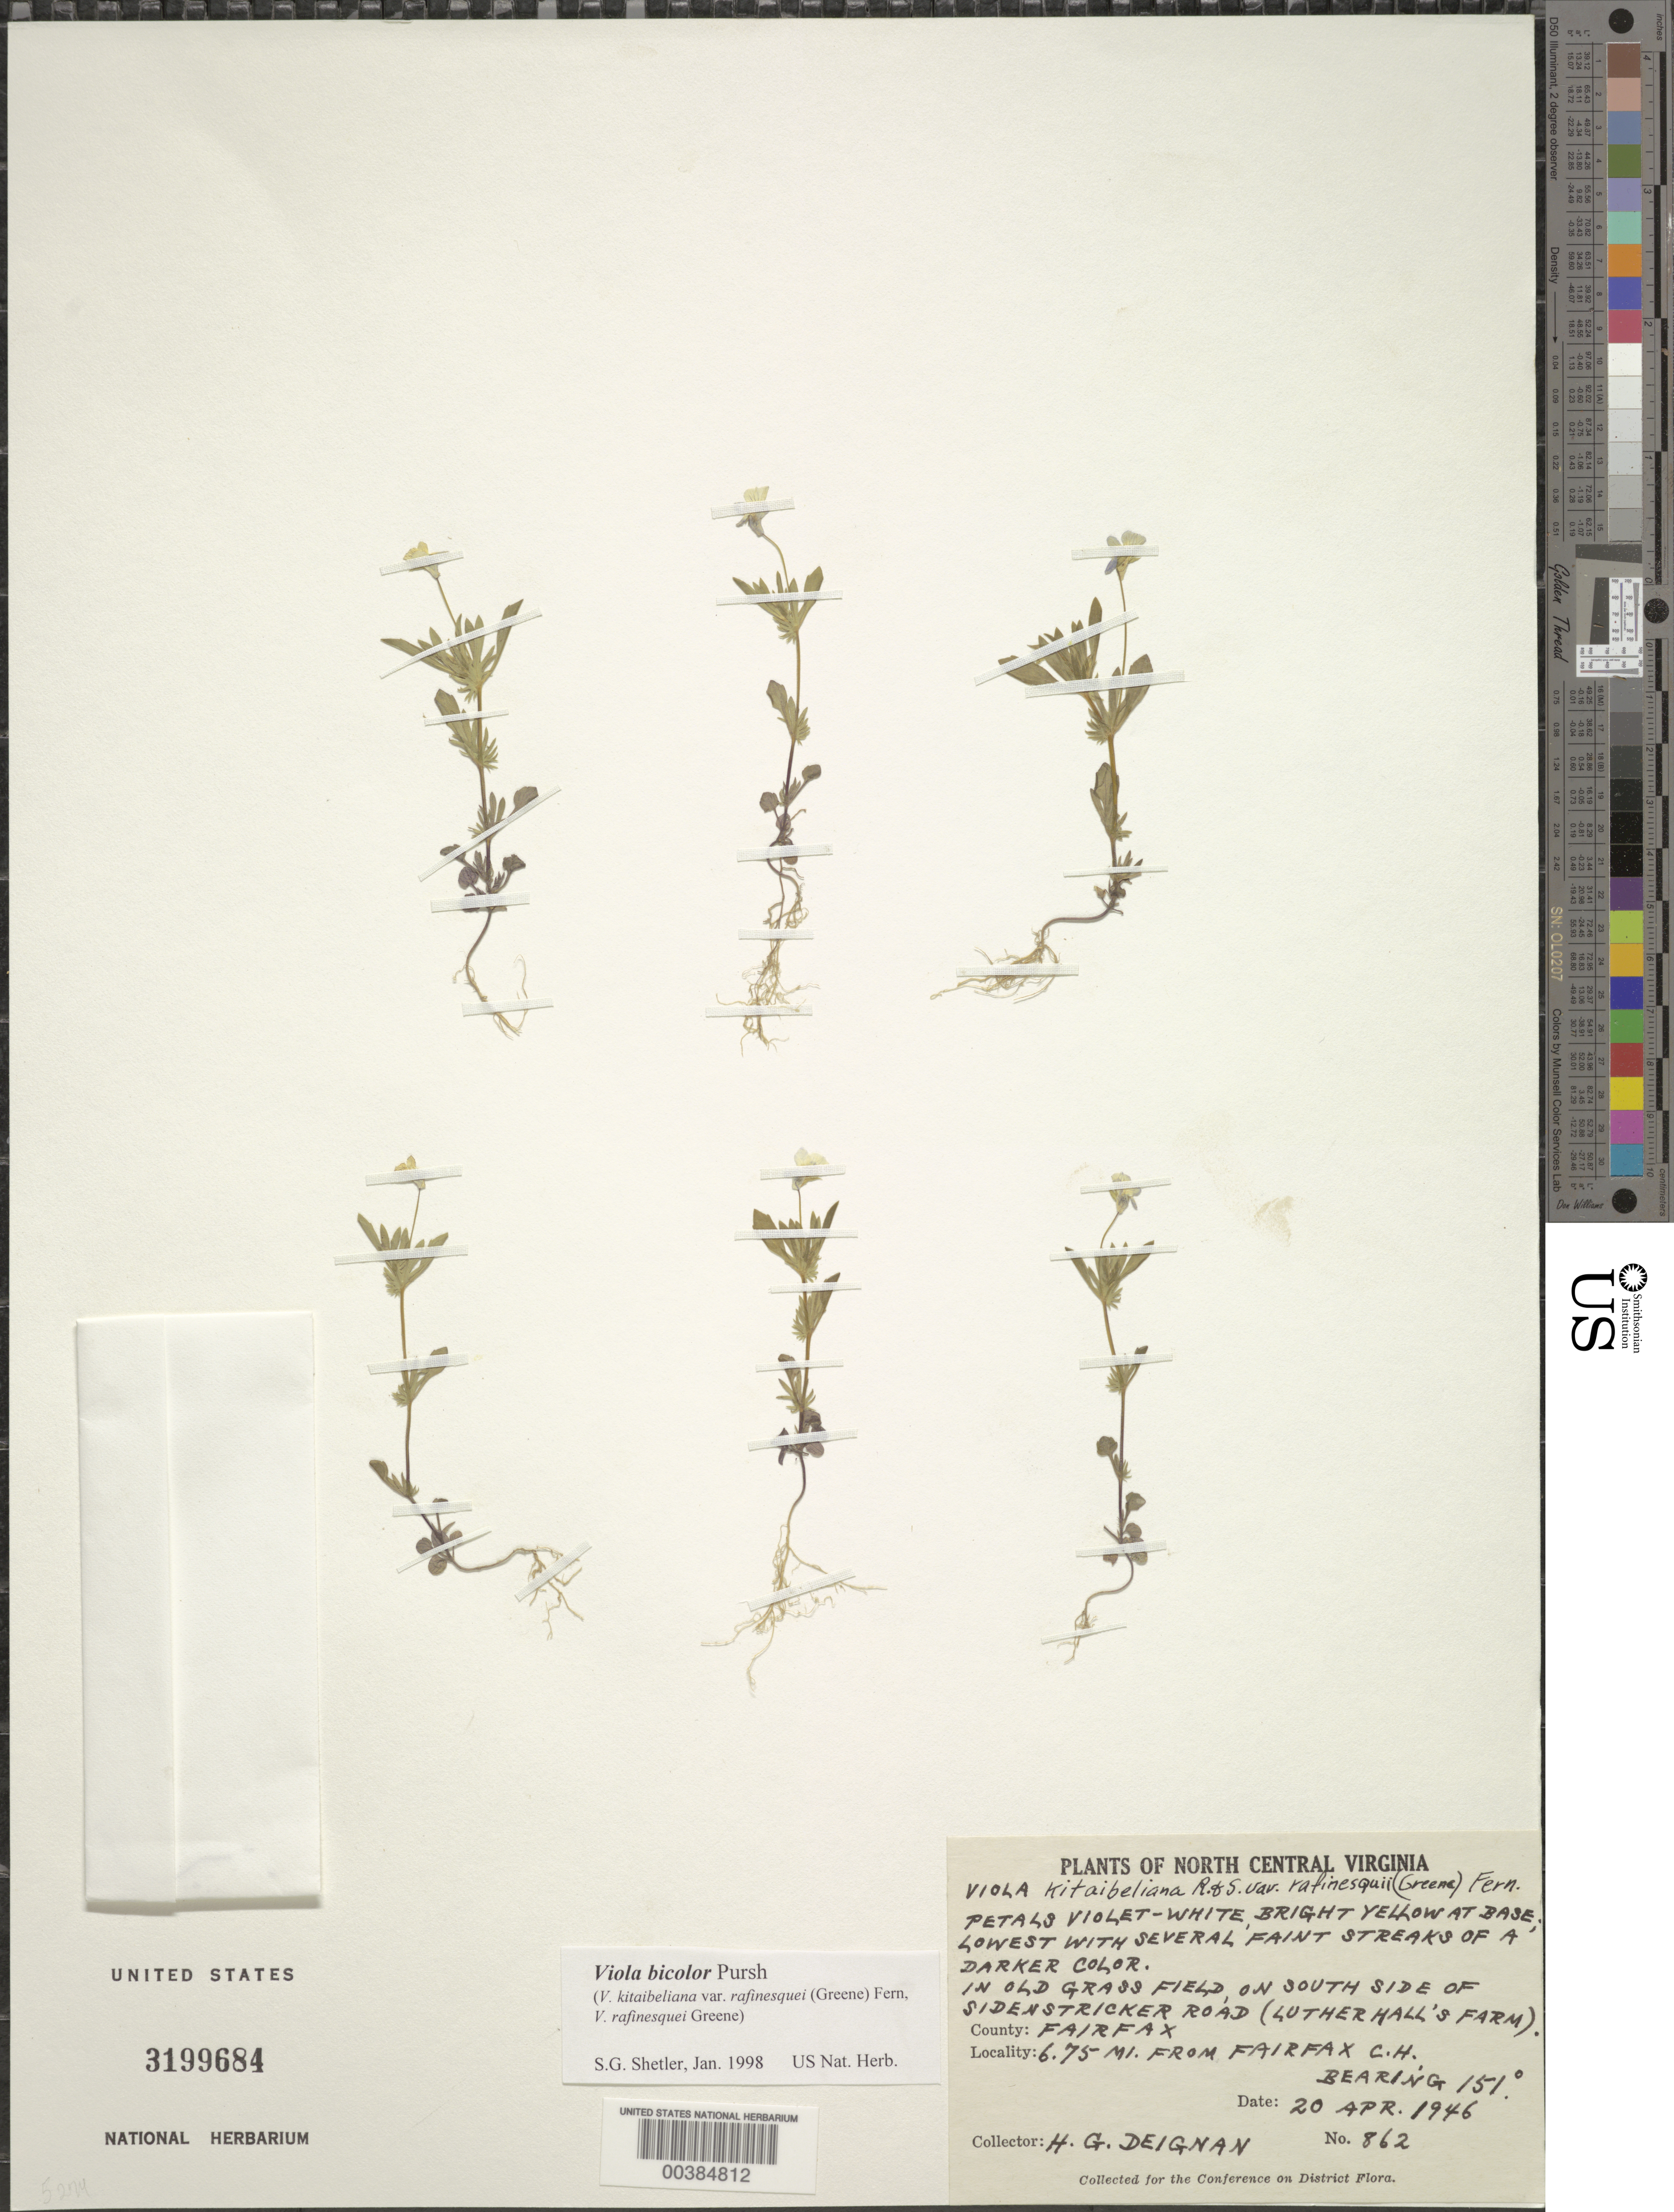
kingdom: Plantae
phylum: Tracheophyta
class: Magnoliopsida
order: Malpighiales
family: Violaceae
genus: Viola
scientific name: Viola bicolor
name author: Pursh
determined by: Shetler, Stanwyn G., (US), NMNH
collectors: H. Deignan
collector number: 862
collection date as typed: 20 Apr 1946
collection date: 1946-04-20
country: United States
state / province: Virginia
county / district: Fairfax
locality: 6.75 mi from Fairfax County Court House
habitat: In old grass field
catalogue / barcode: US 3199684